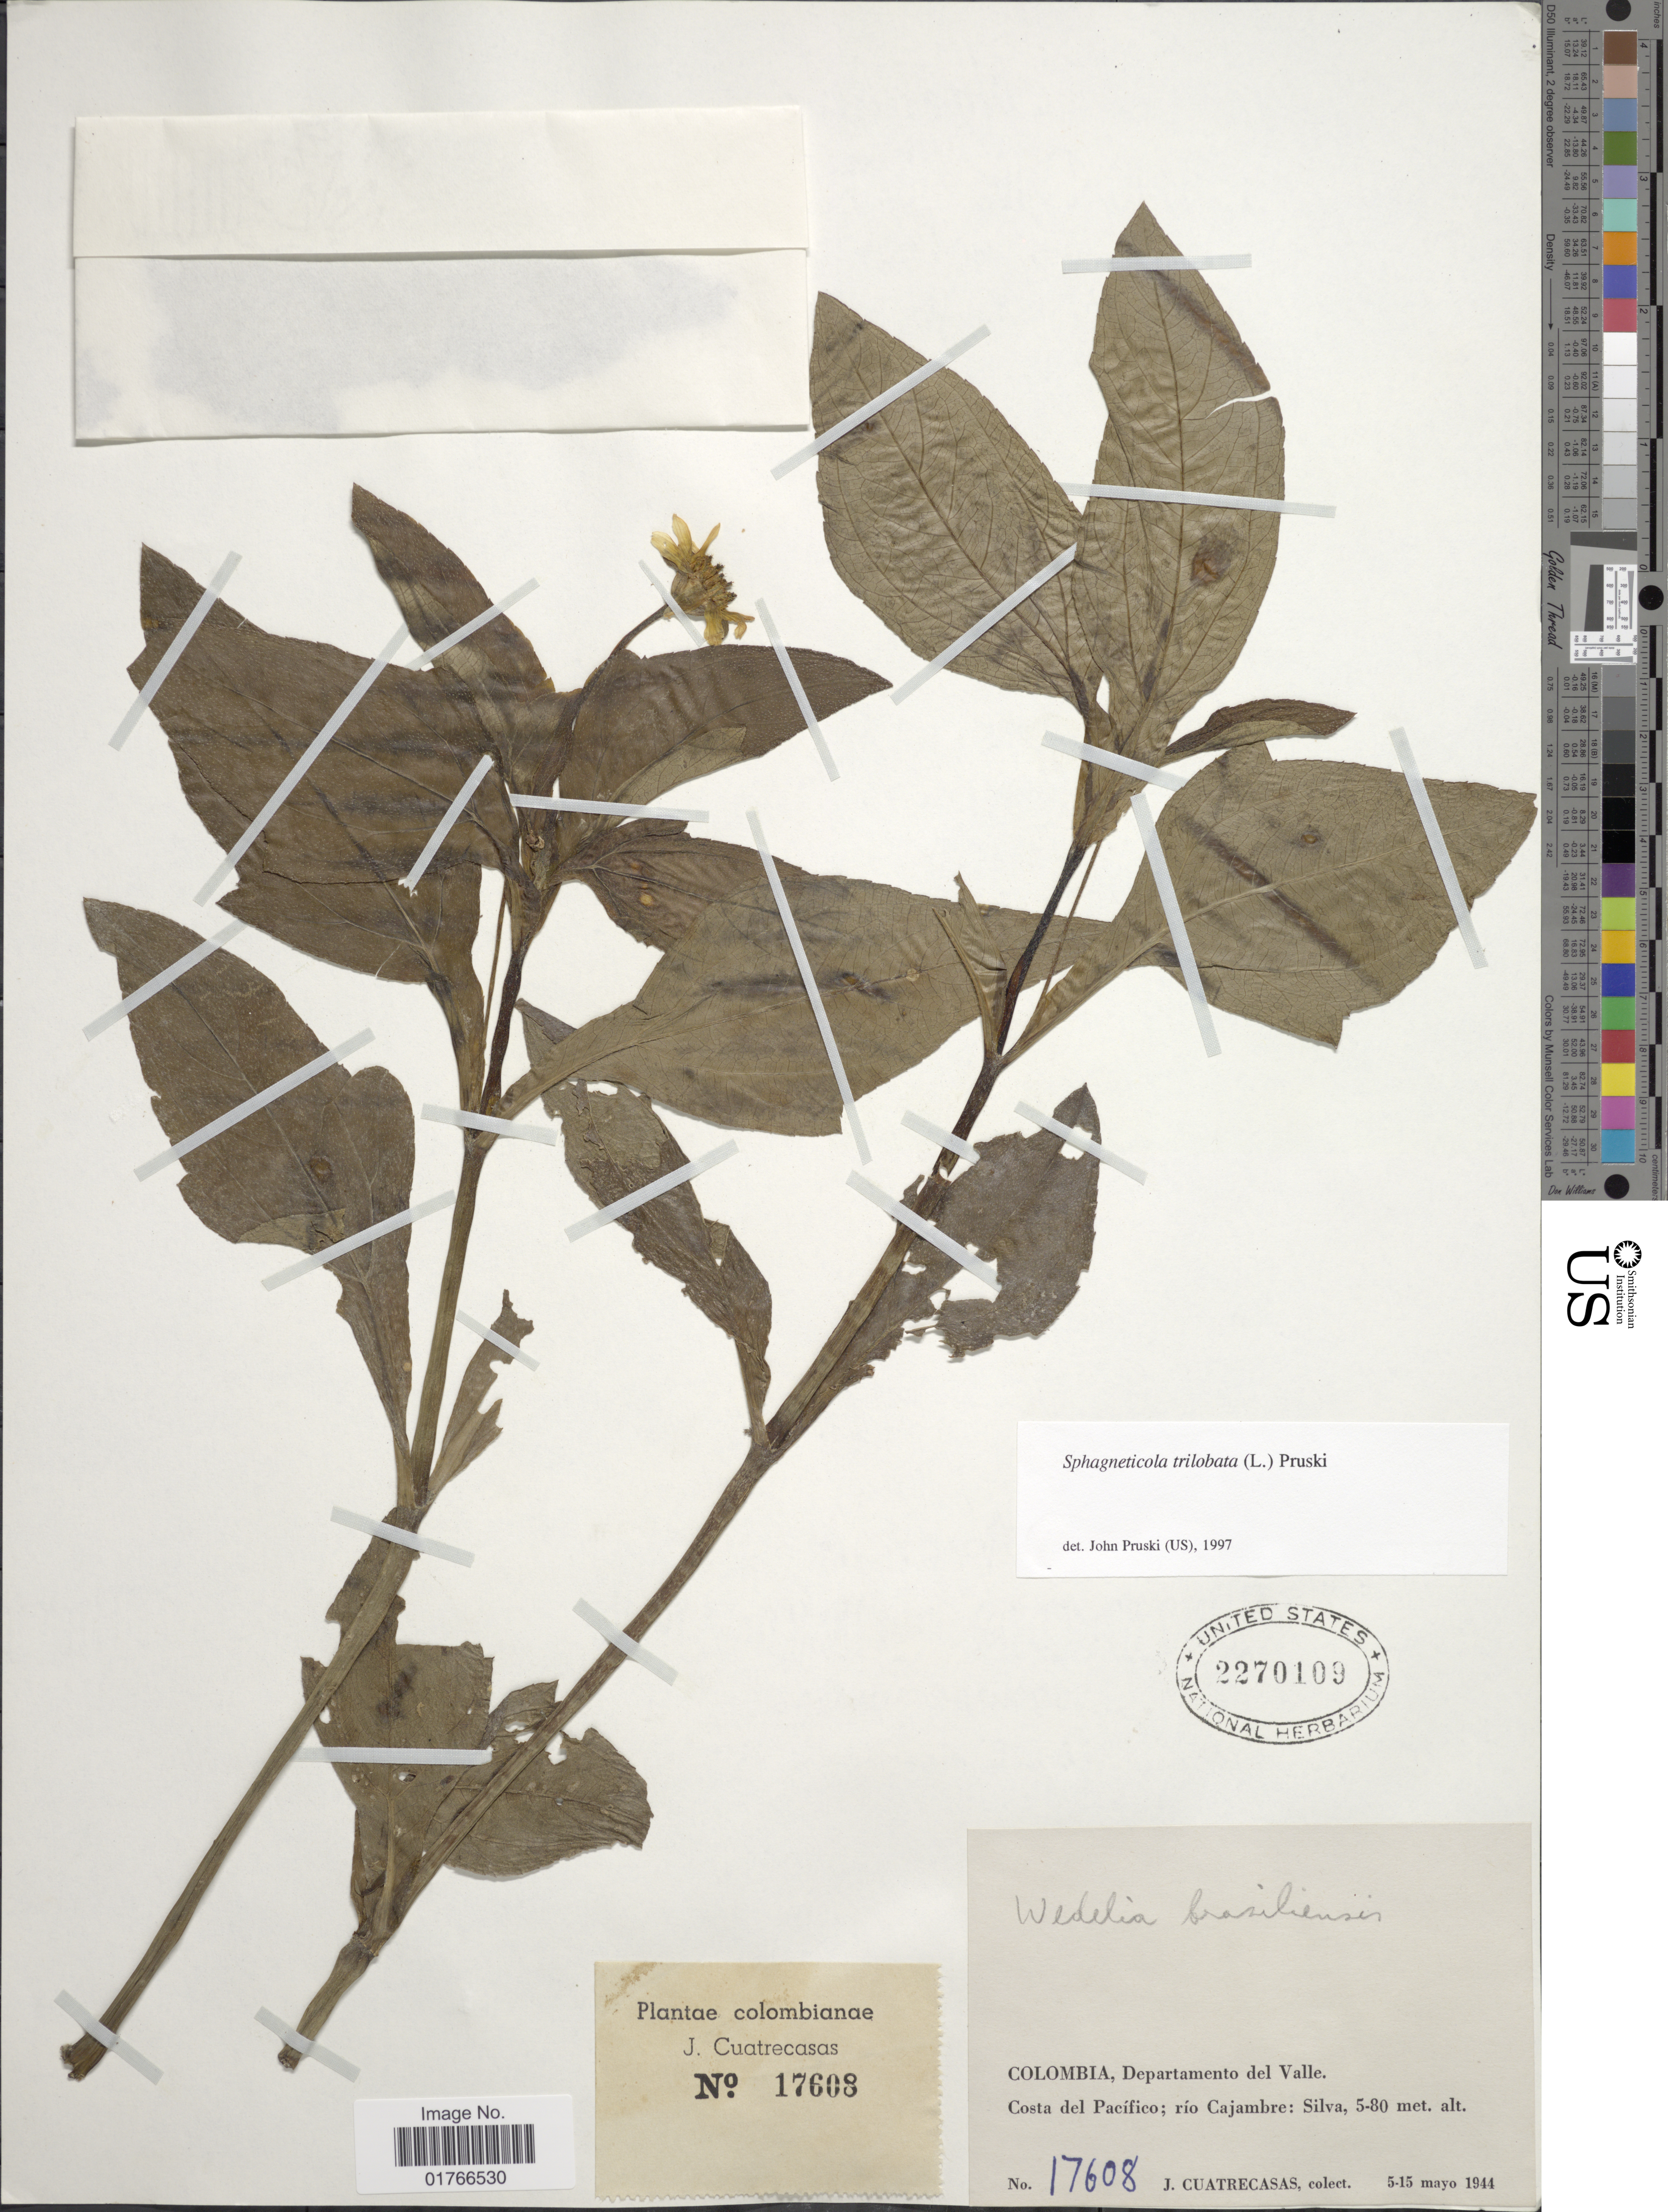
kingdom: Plantae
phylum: Tracheophyta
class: Magnoliopsida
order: Asterales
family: Asteraceae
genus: Sphagneticola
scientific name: Sphagneticola trilobata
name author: (L.) Pruski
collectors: J. Cuatrecasas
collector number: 17608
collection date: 1944-05-05/1944-05-15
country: Colombia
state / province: Valle del Cauca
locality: Costa del Pacifico, rio Cajambre, Silva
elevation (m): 5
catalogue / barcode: US 2270109